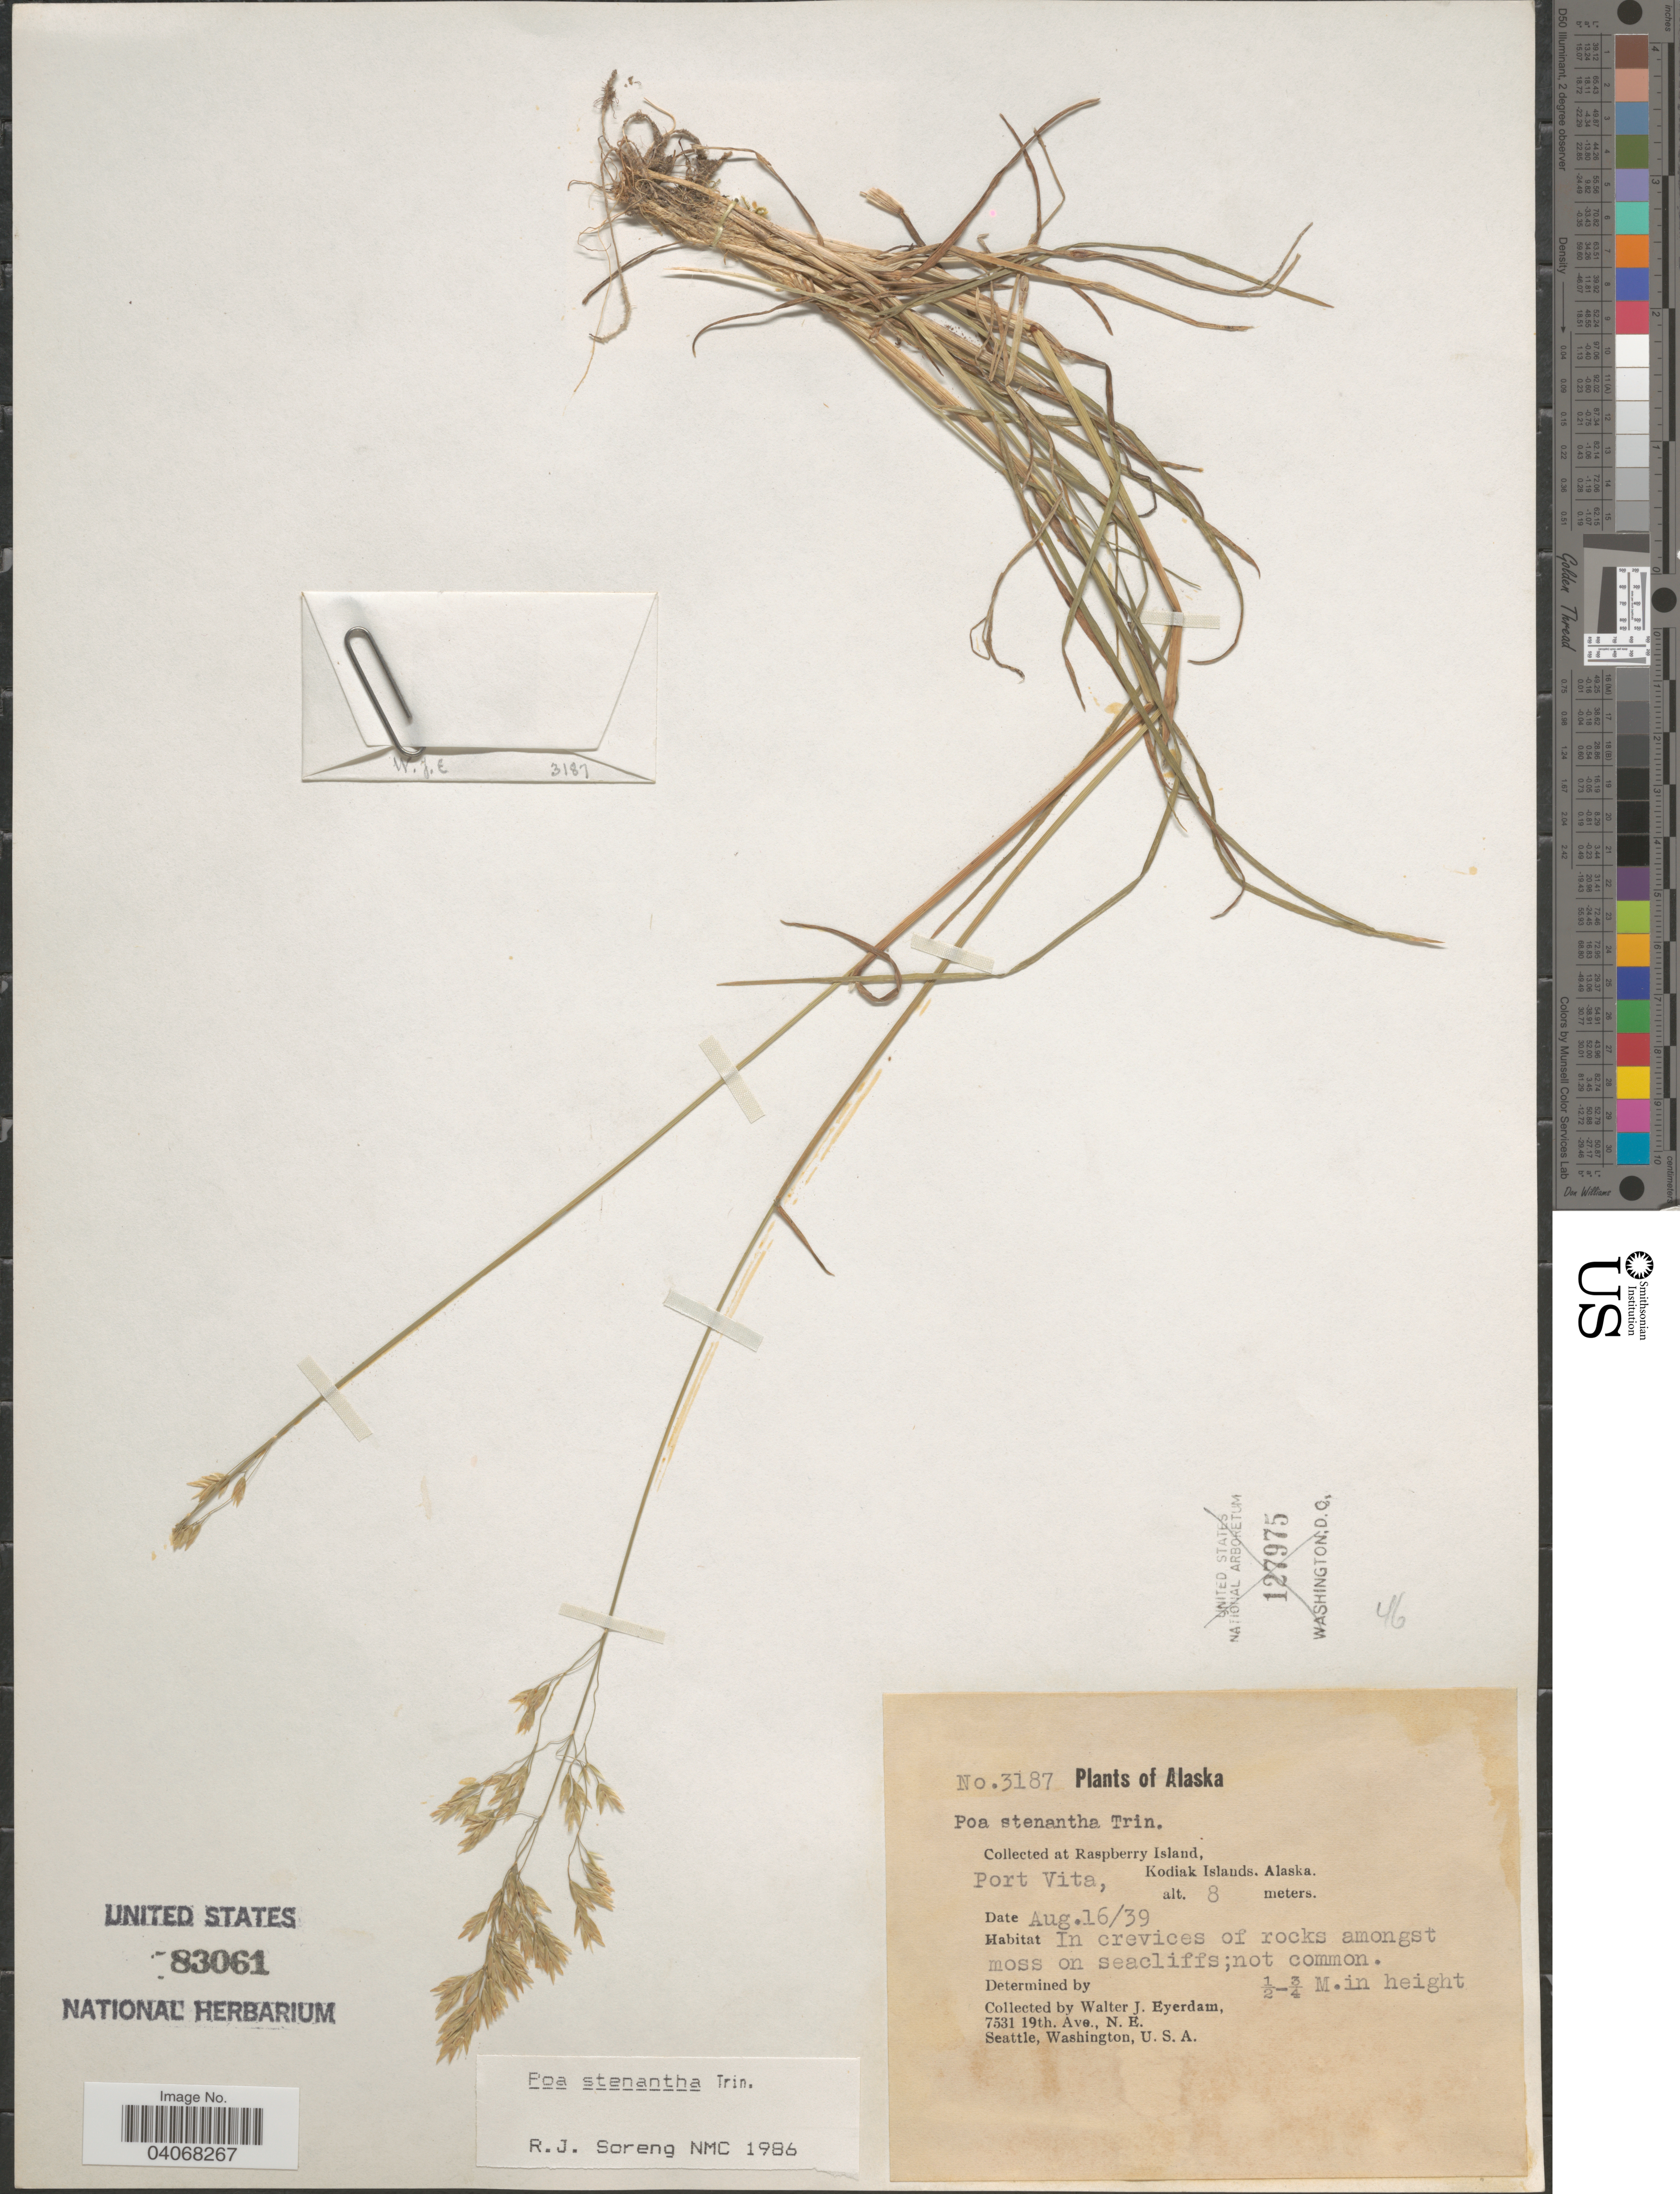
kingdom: Plantae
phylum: Tracheophyta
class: Liliopsida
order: Poales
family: Poaceae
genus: Poa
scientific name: Poa stenantha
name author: Trin.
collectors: W. J. Eyerdam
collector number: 3187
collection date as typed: Transcribed d/m/y: 16/8/39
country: United States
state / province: Alaska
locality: Raspberry Island, Kodiak Islands. Port Vita.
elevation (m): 8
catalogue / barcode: US 83061